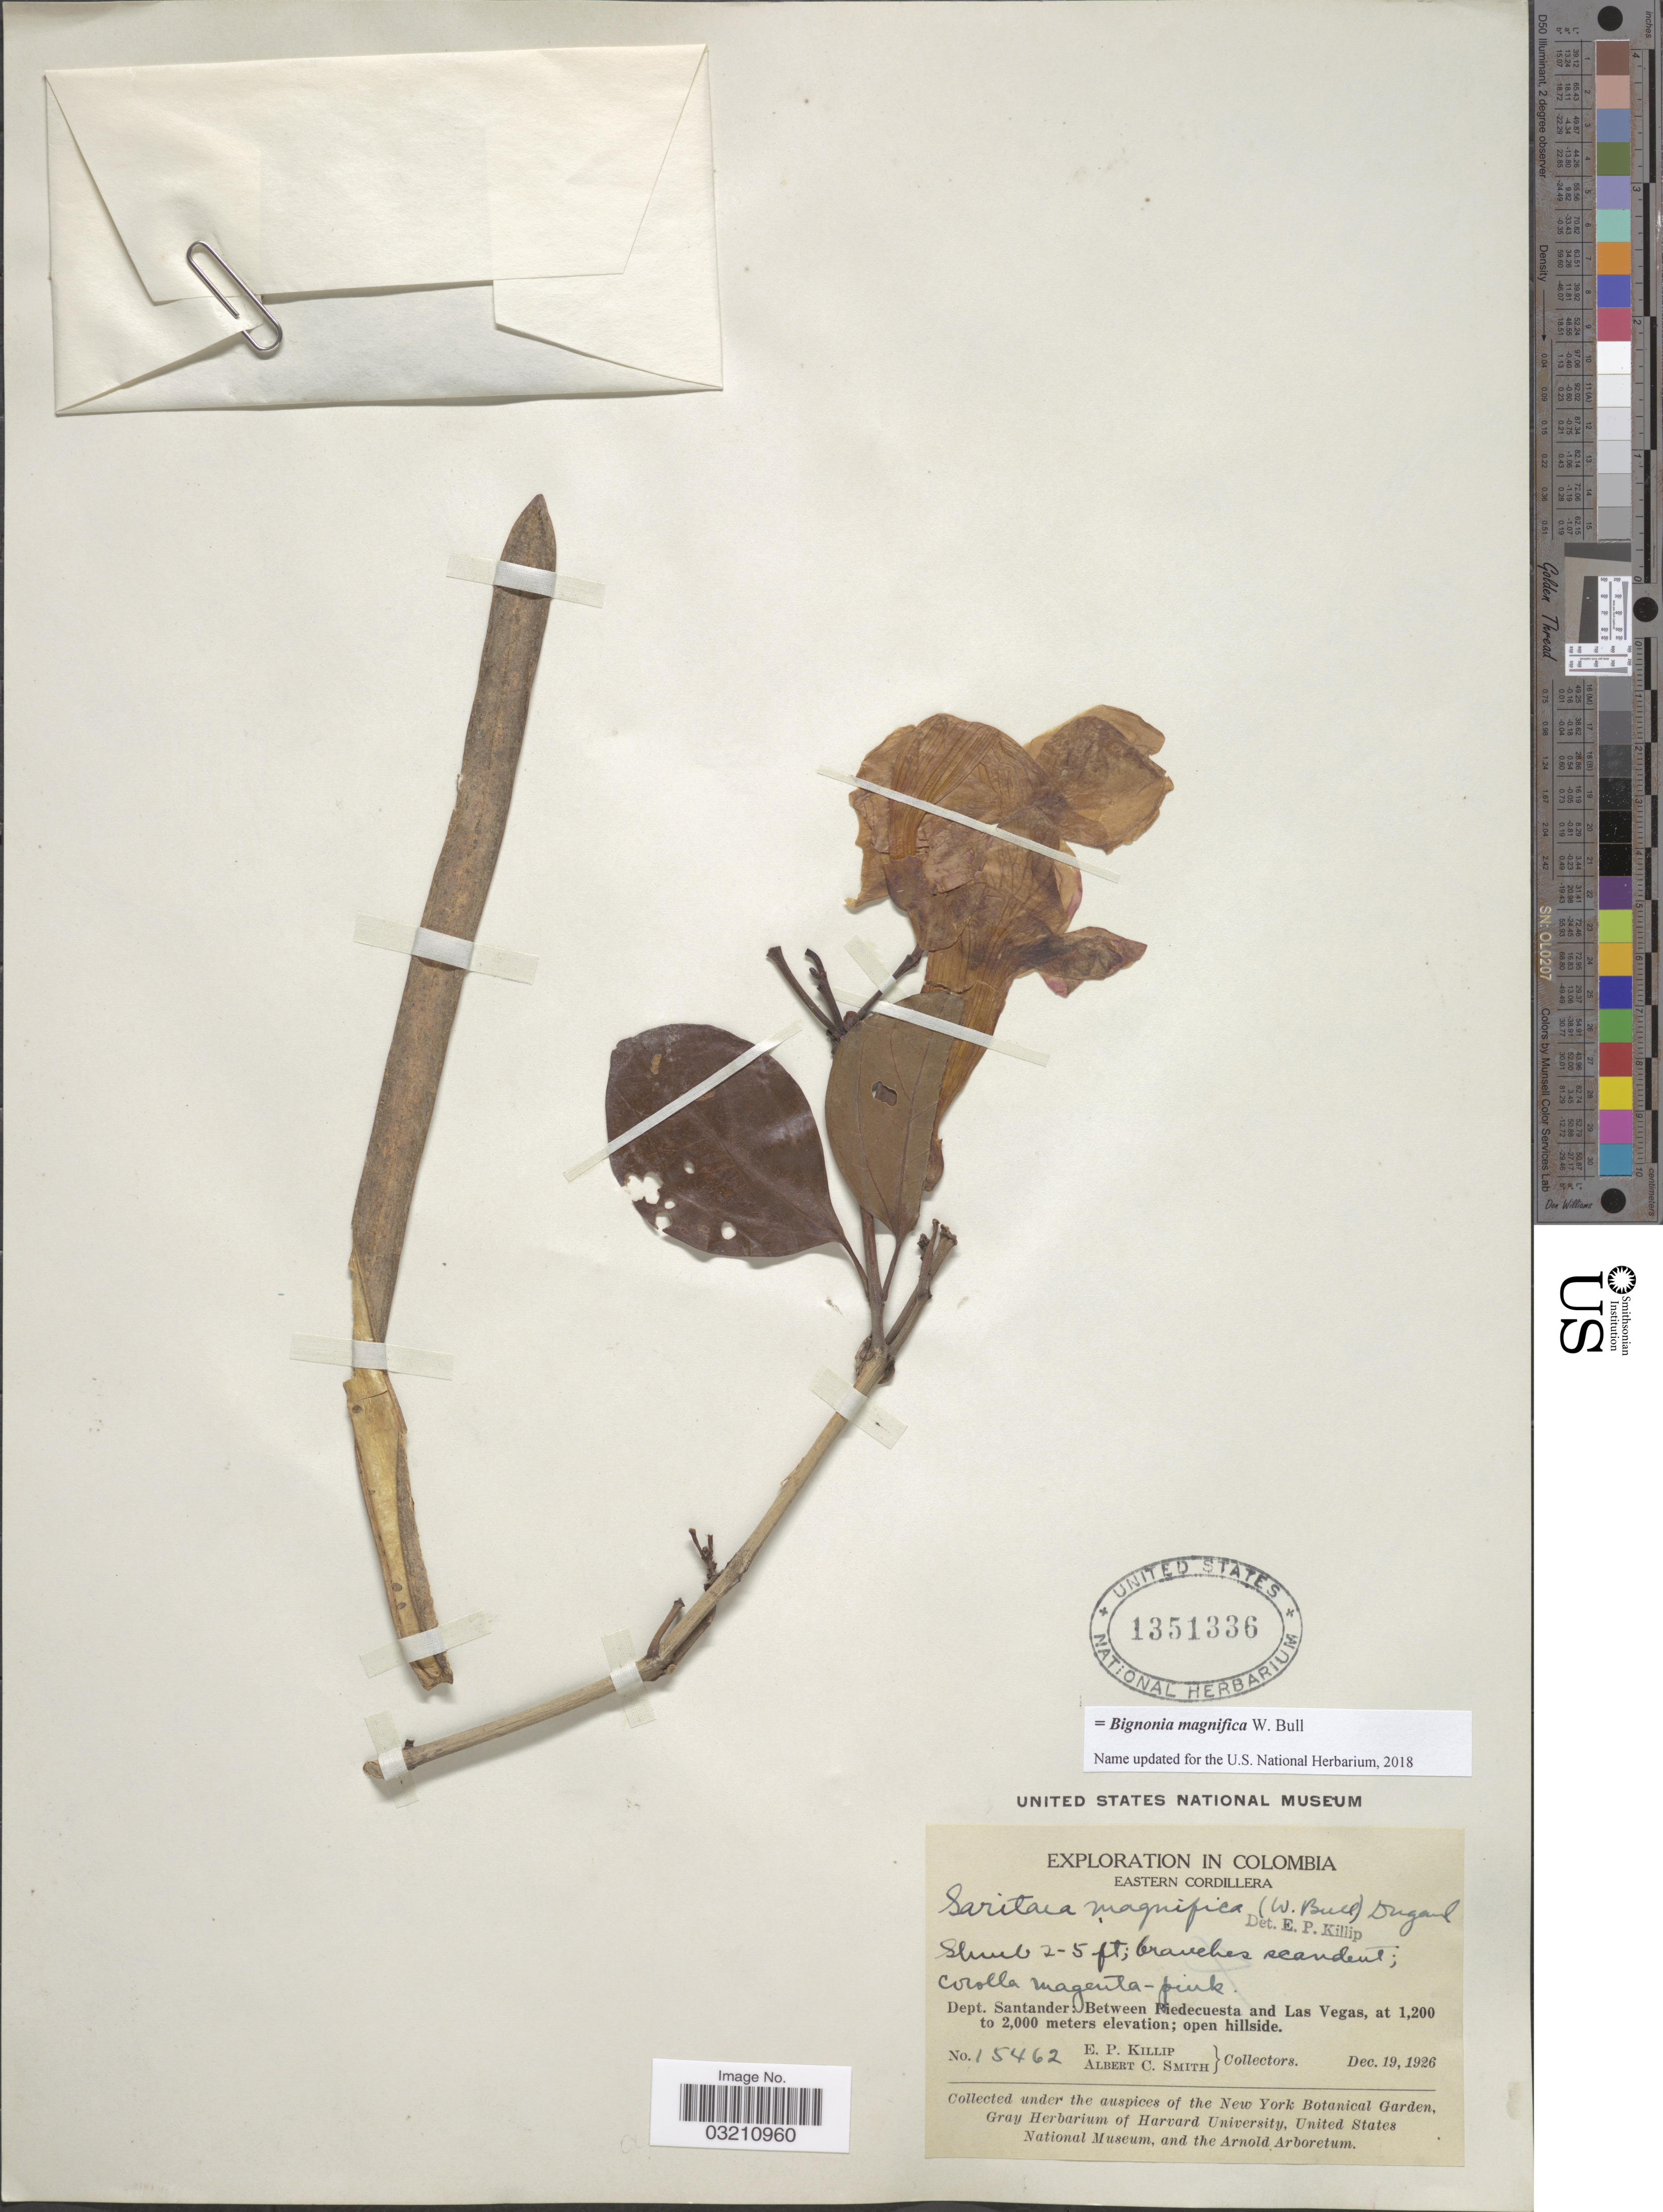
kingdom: Plantae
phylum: Tracheophyta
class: Magnoliopsida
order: Lamiales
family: Bignoniaceae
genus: Bignonia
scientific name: Bignonia magnifica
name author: W. Bull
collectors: E. P. Killip & A. C. Smith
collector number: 15462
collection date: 1926-12-19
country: Colombia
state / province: Santander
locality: Eastern Cordillera. Dept. Santander: Between Piedecuesta and Las Vegas.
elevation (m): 1200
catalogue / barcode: US 1351336